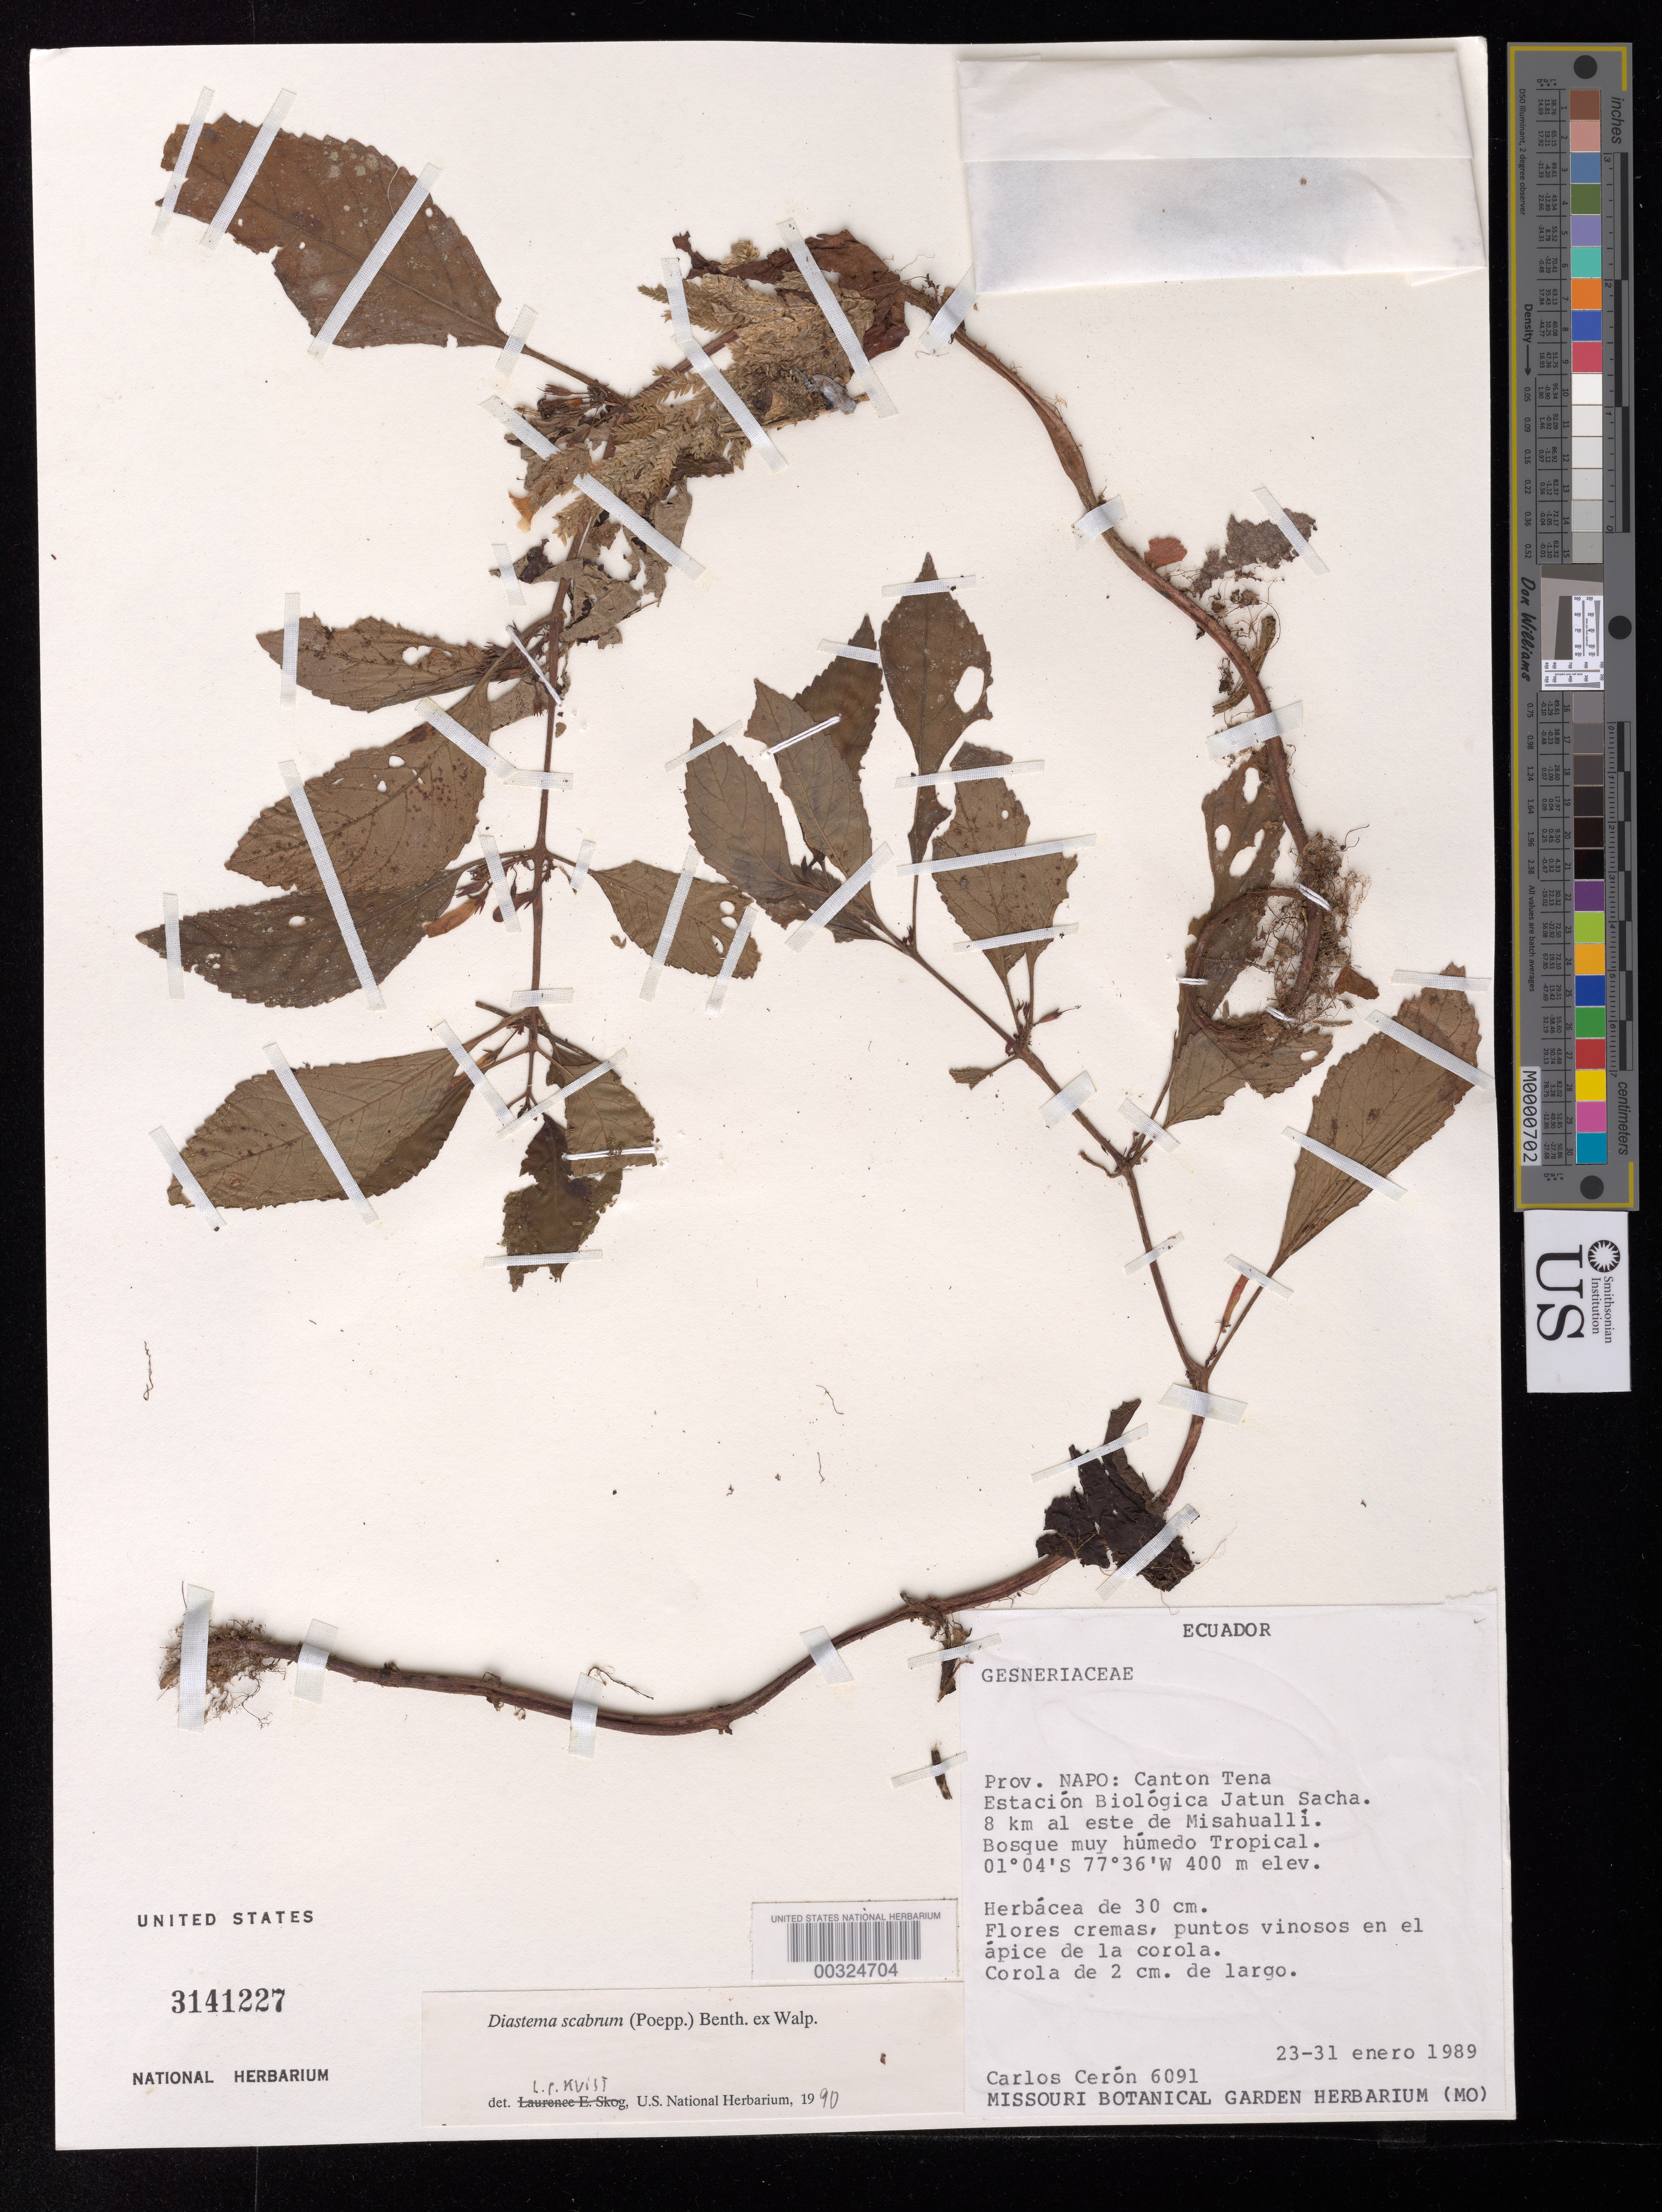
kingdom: Plantae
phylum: Tracheophyta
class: Magnoliopsida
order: Lamiales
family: Gesneriaceae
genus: Diastema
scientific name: Diastema scabrum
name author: (Poepp.) Benth. ex Walp.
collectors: C. E. Cerón M.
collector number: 6091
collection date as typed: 23-31 Jan 1989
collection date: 1989-01-23/1989-01-31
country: Ecuador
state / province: Napo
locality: Canton Tena Estacion Biologica Jatun Sacha, 8 km E of Misahualli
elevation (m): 400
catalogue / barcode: US 3141227